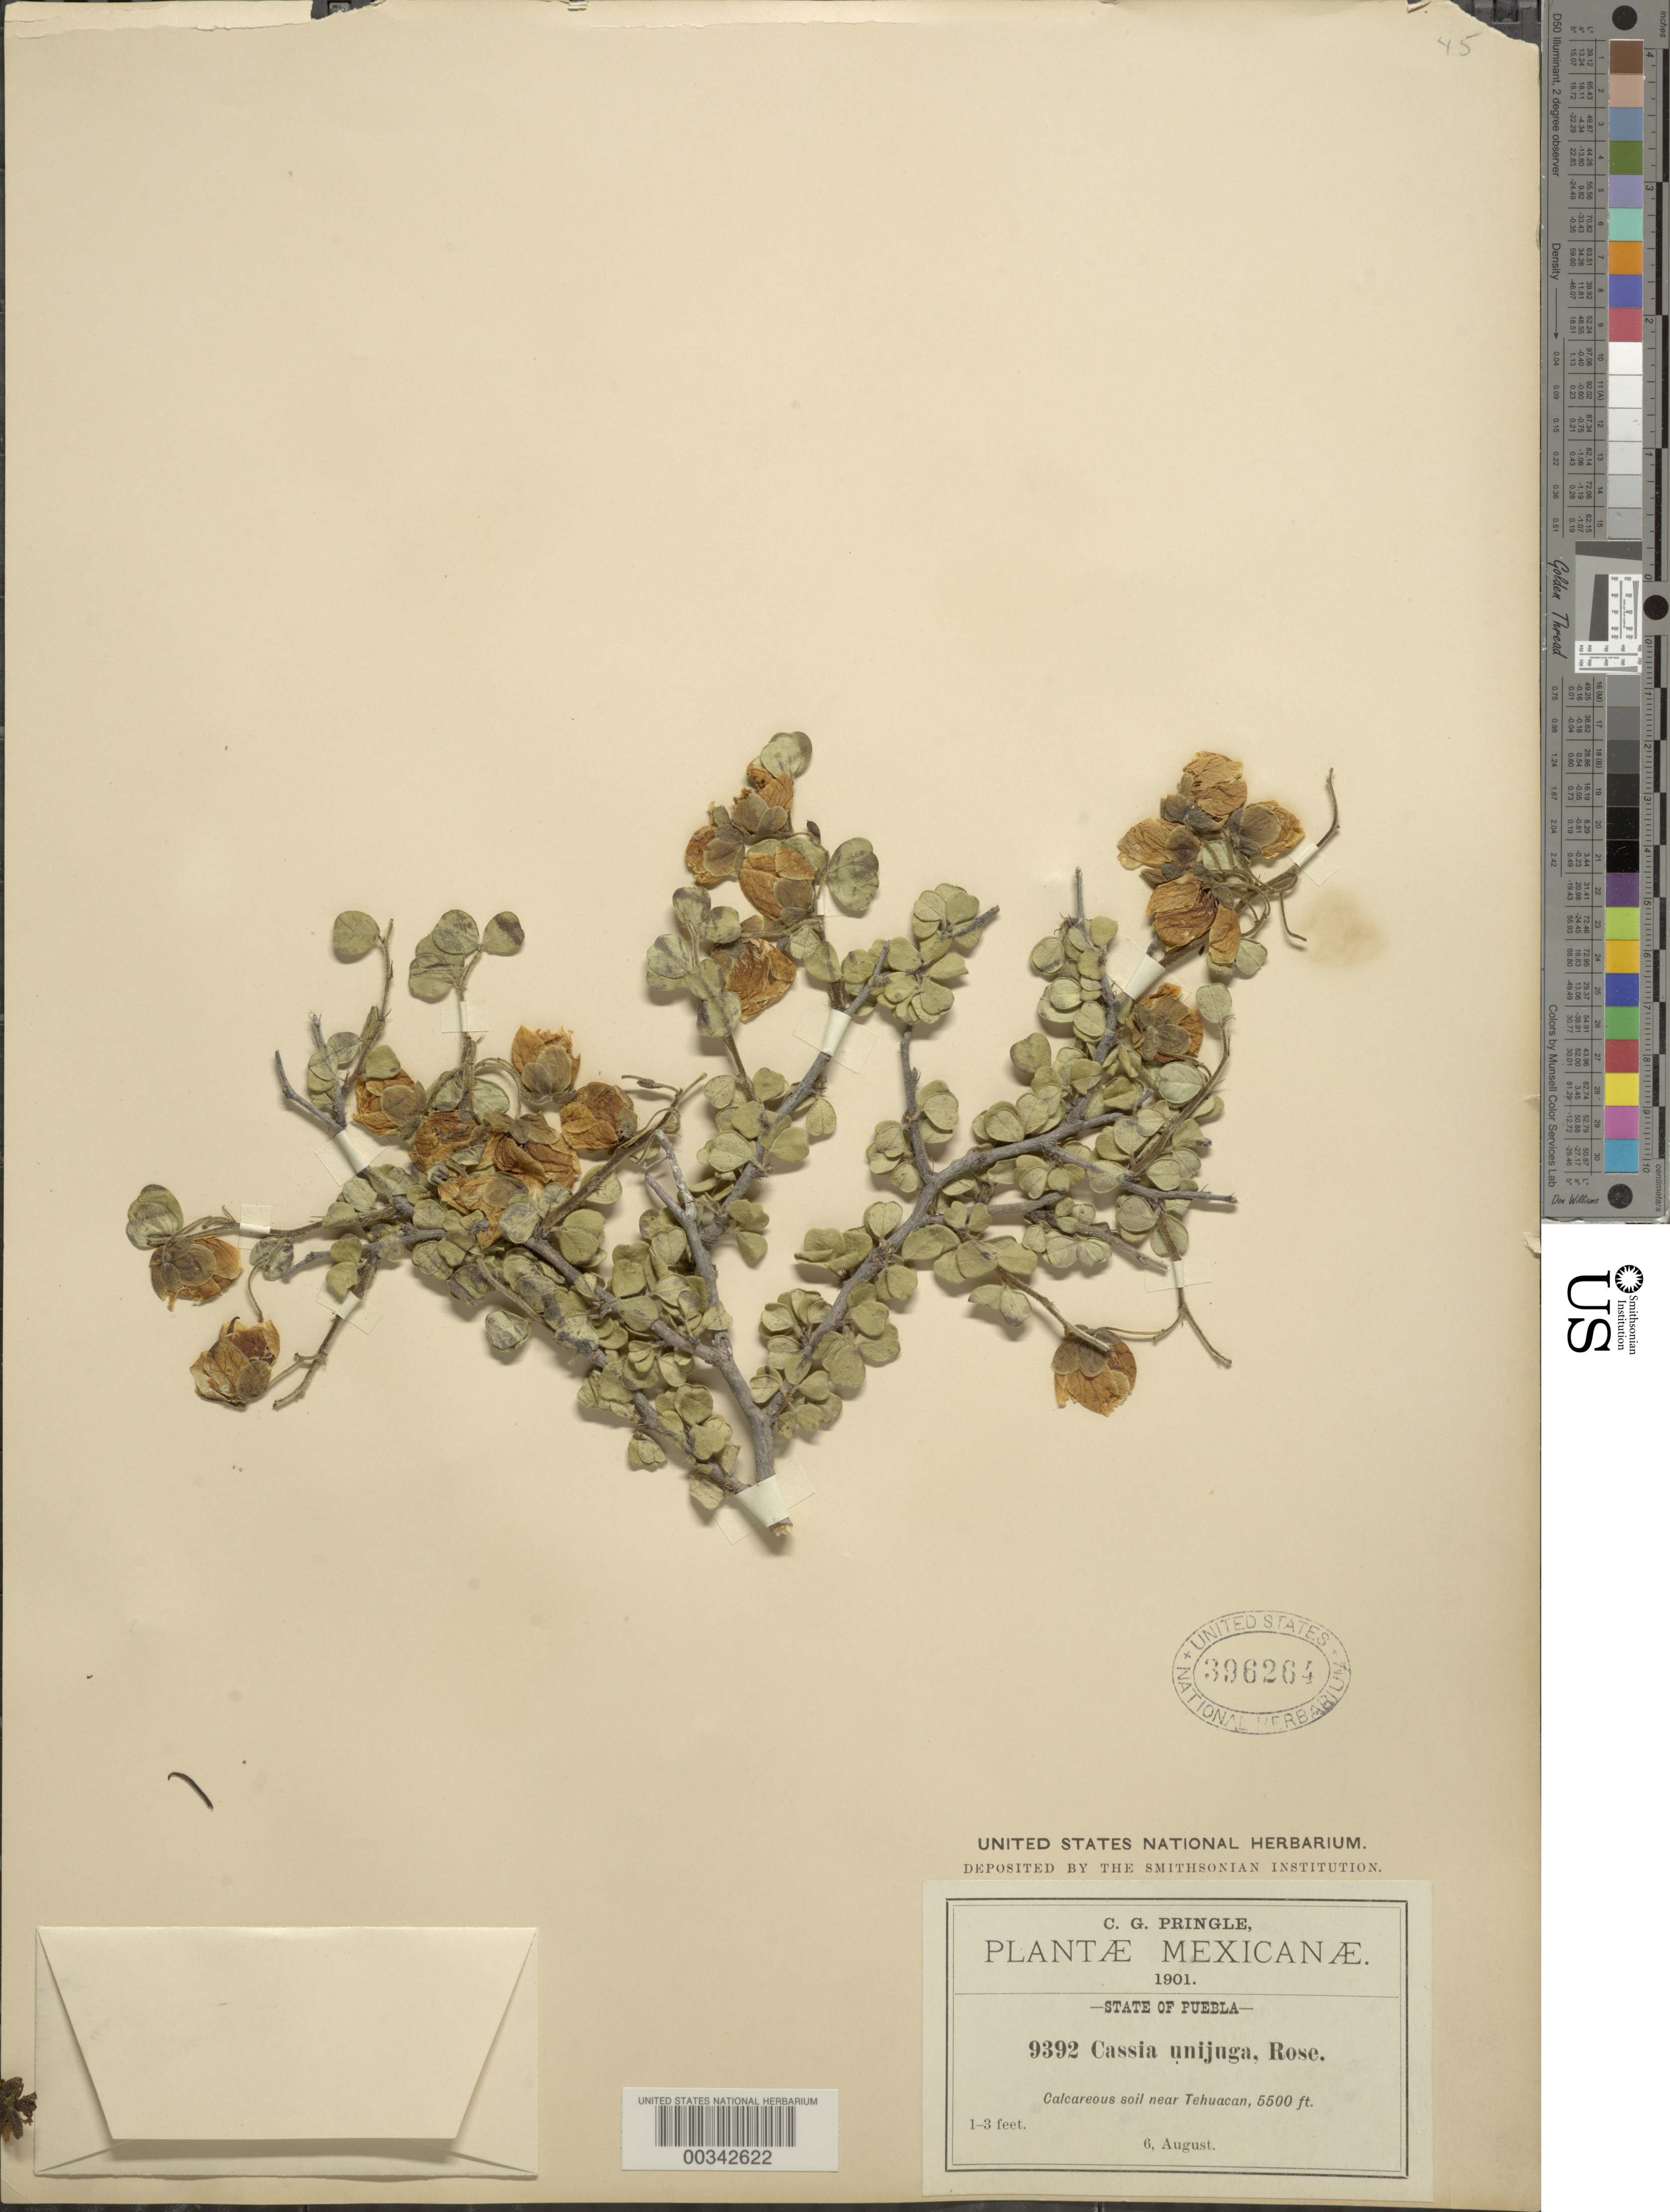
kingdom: Plantae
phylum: Tracheophyta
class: Magnoliopsida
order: Fabales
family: Fabaceae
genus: Senna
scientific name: Senna unijuga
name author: (Rose) H.S. Irwin & Barneby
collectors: C. G. Pringle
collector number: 9392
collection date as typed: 06 Aug 1901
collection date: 1901-08-06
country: Mexico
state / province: Puebla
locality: Near Tehuacan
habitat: Calcareous soil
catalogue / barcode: US 396264